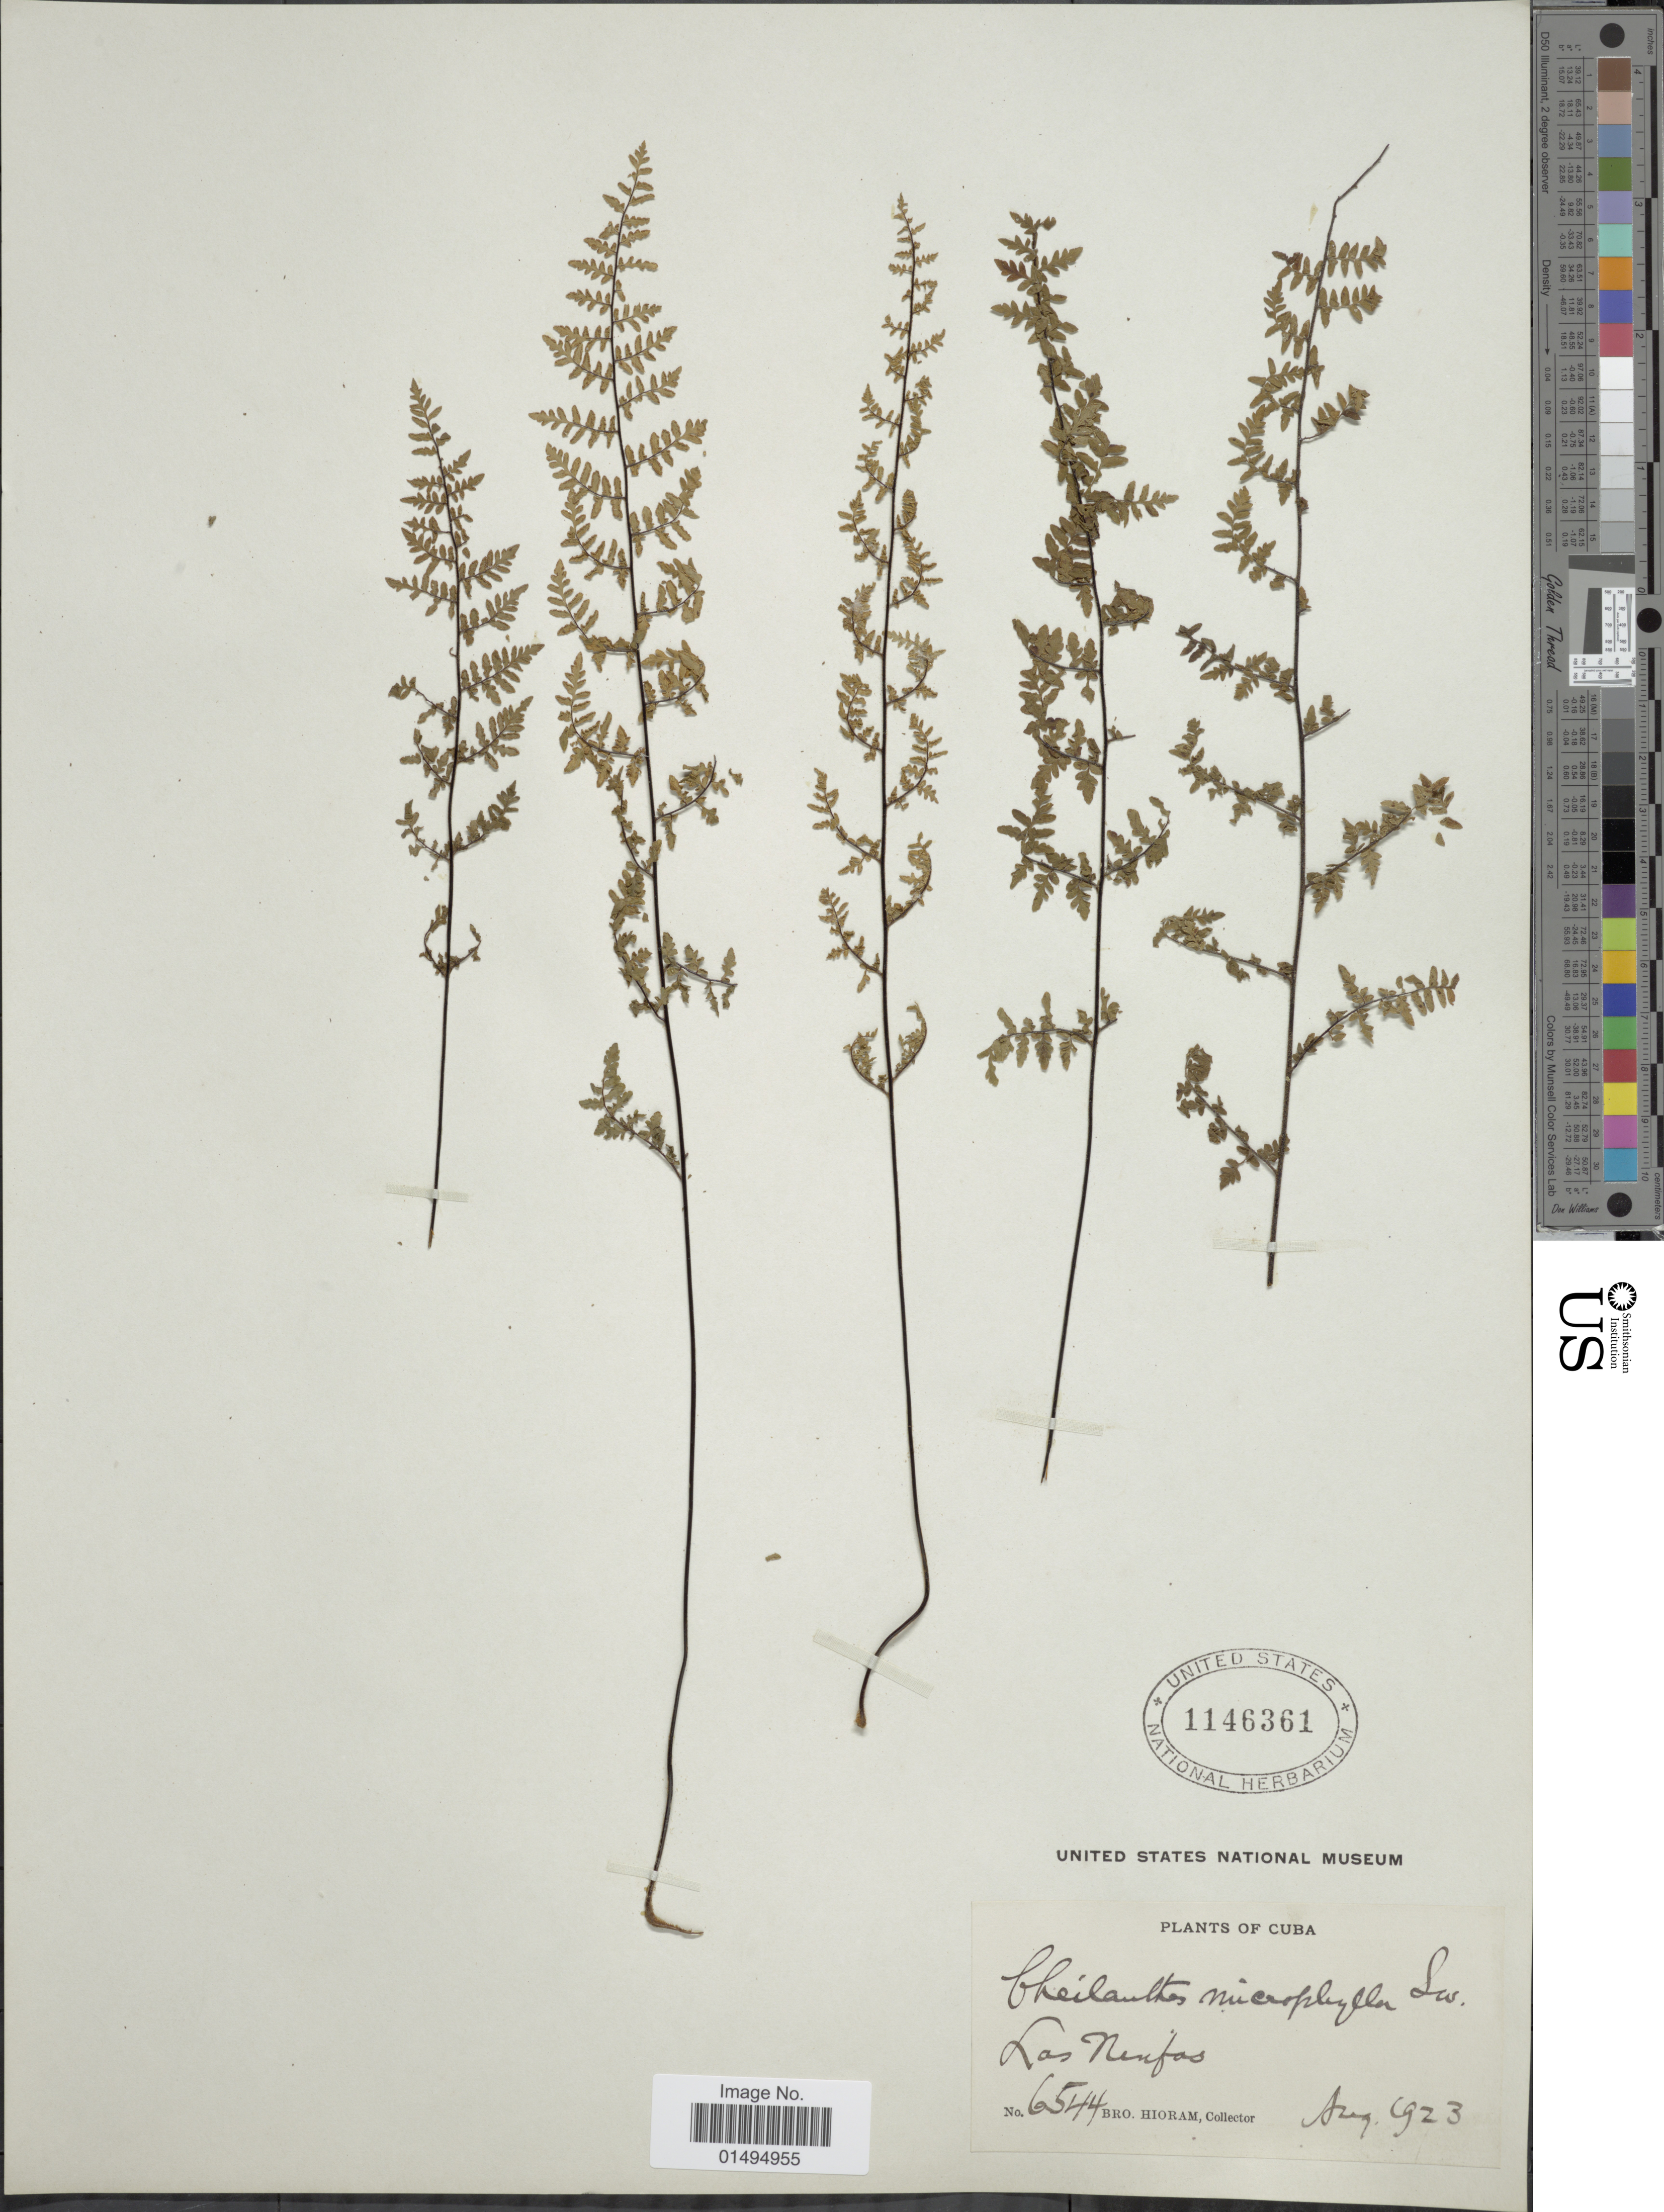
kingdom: Plantae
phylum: Tracheophyta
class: Polypodiopsida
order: Polypodiales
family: Pteridaceae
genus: Myriopteris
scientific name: Myriopteris microphylla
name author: (Sw.) Grusz & Windham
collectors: Bro. Hioram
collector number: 6544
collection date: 1923-08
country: Cuba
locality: Las Ninfas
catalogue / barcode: US 1146361